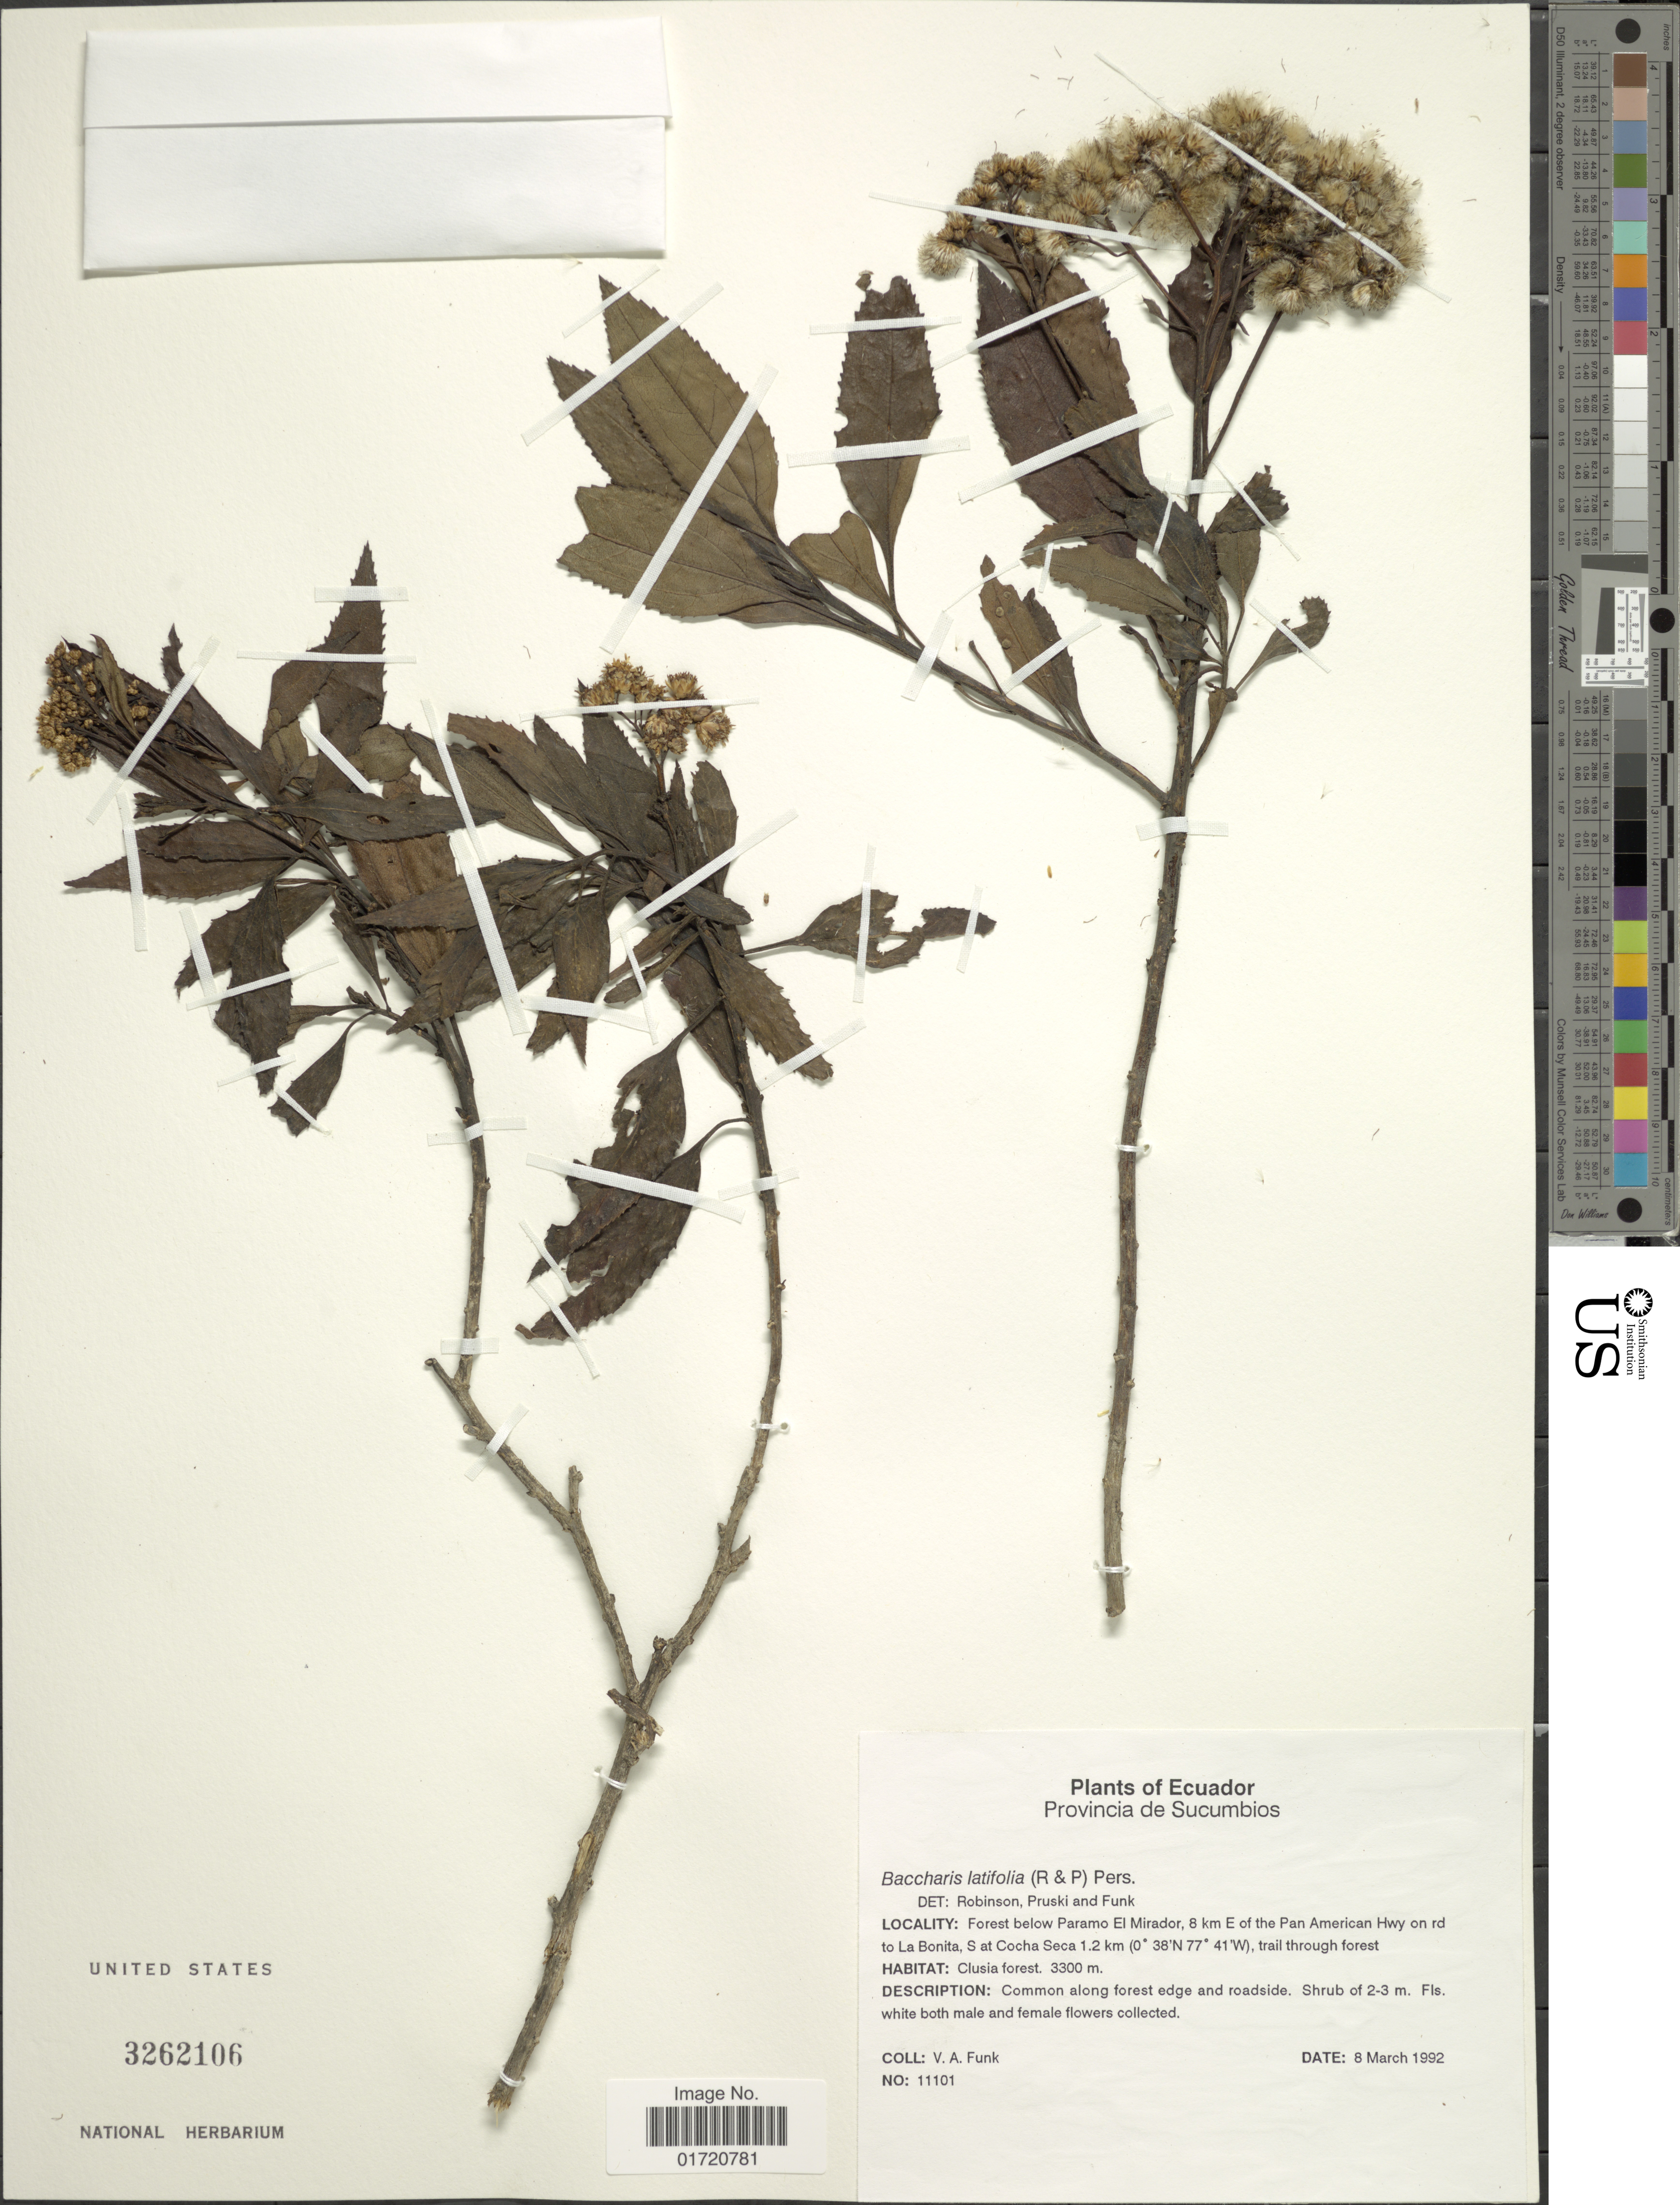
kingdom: Plantae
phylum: Tracheophyta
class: Magnoliopsida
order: Asterales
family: Asteraceae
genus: Baccharis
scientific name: Baccharis latifolia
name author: (Ruiz & Pav.) Pers.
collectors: V. Funk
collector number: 11101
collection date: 1992-03-08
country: Ecuador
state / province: Sucumbíos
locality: Forest below Paramo El Mirador, 8 km E of the Pan American Hwy on rd to La Bonita, S at Cocha Seca 1.2 km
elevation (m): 3300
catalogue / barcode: US 3262106